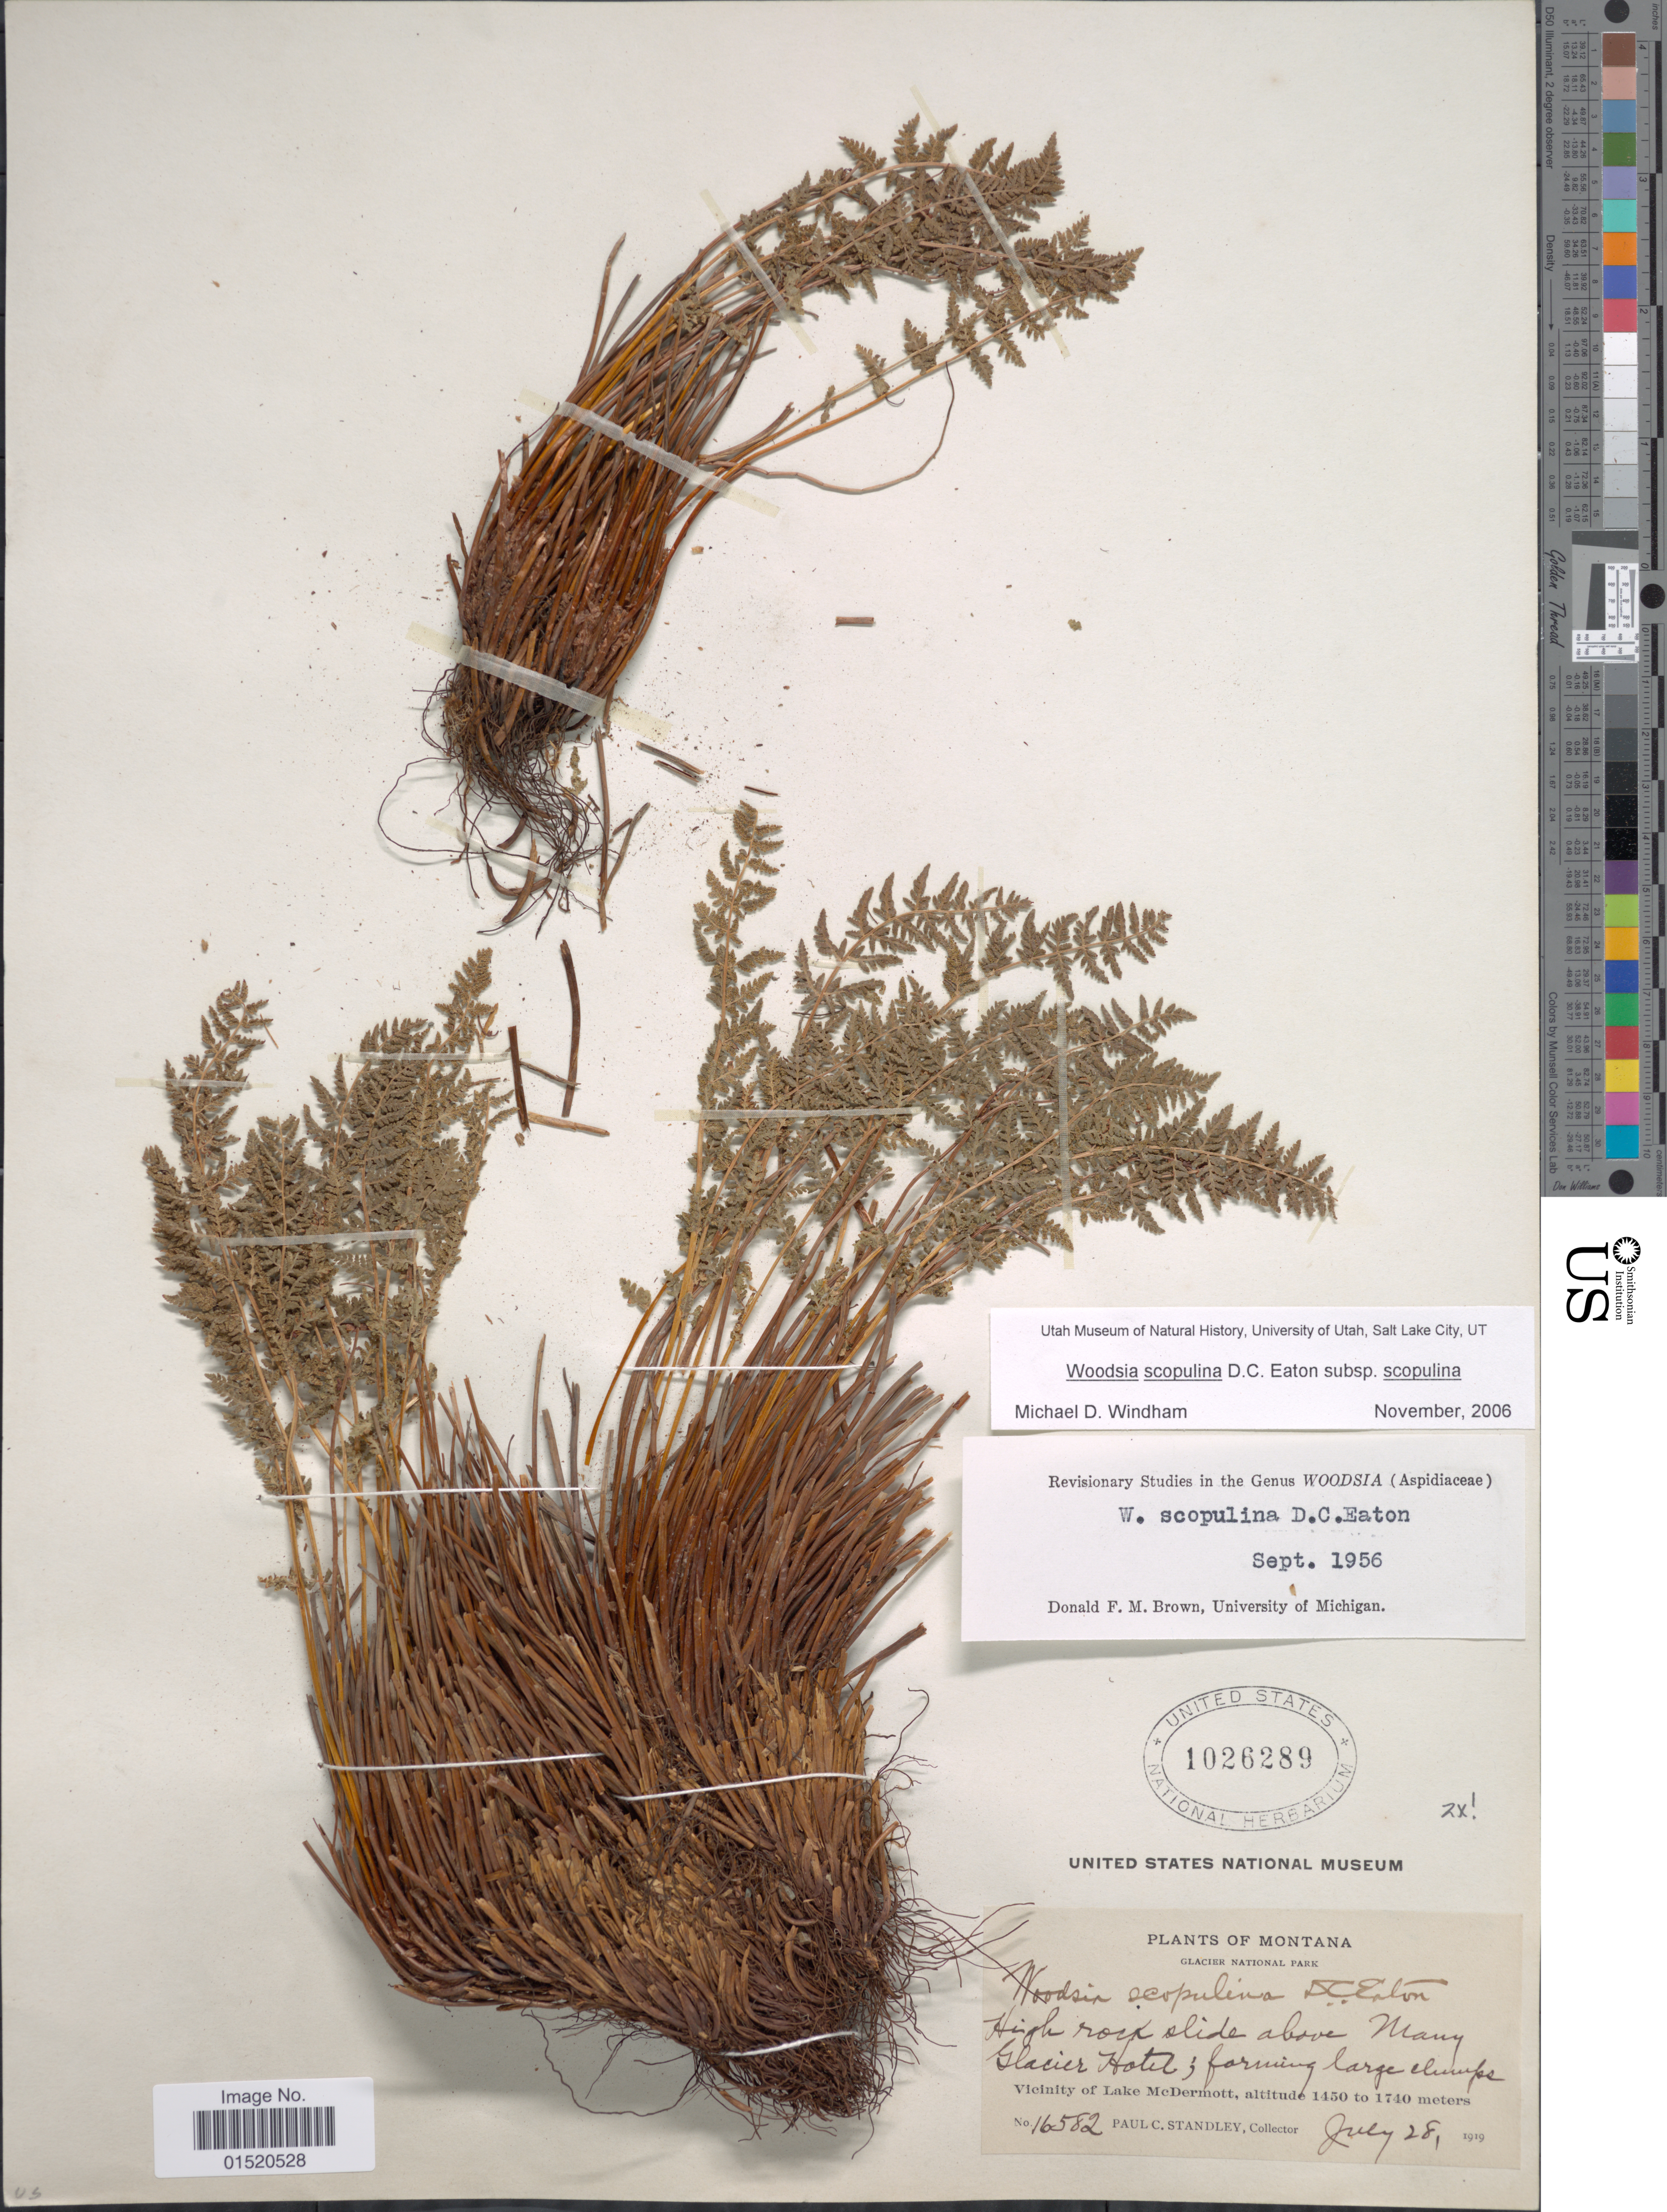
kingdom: Plantae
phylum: Tracheophyta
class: Polypodiopsida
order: Polypodiales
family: Woodsiaceae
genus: Woodsia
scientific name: Woodsia scopulina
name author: D.C. Eaton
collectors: P. C. Standley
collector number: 16582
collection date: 1919-07-28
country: United States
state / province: Montana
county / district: Glacier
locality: Glacier National Park, High rock slide above Many Glacier Hotel, Vicinity of Lake McDermott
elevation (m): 1450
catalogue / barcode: US 1026289